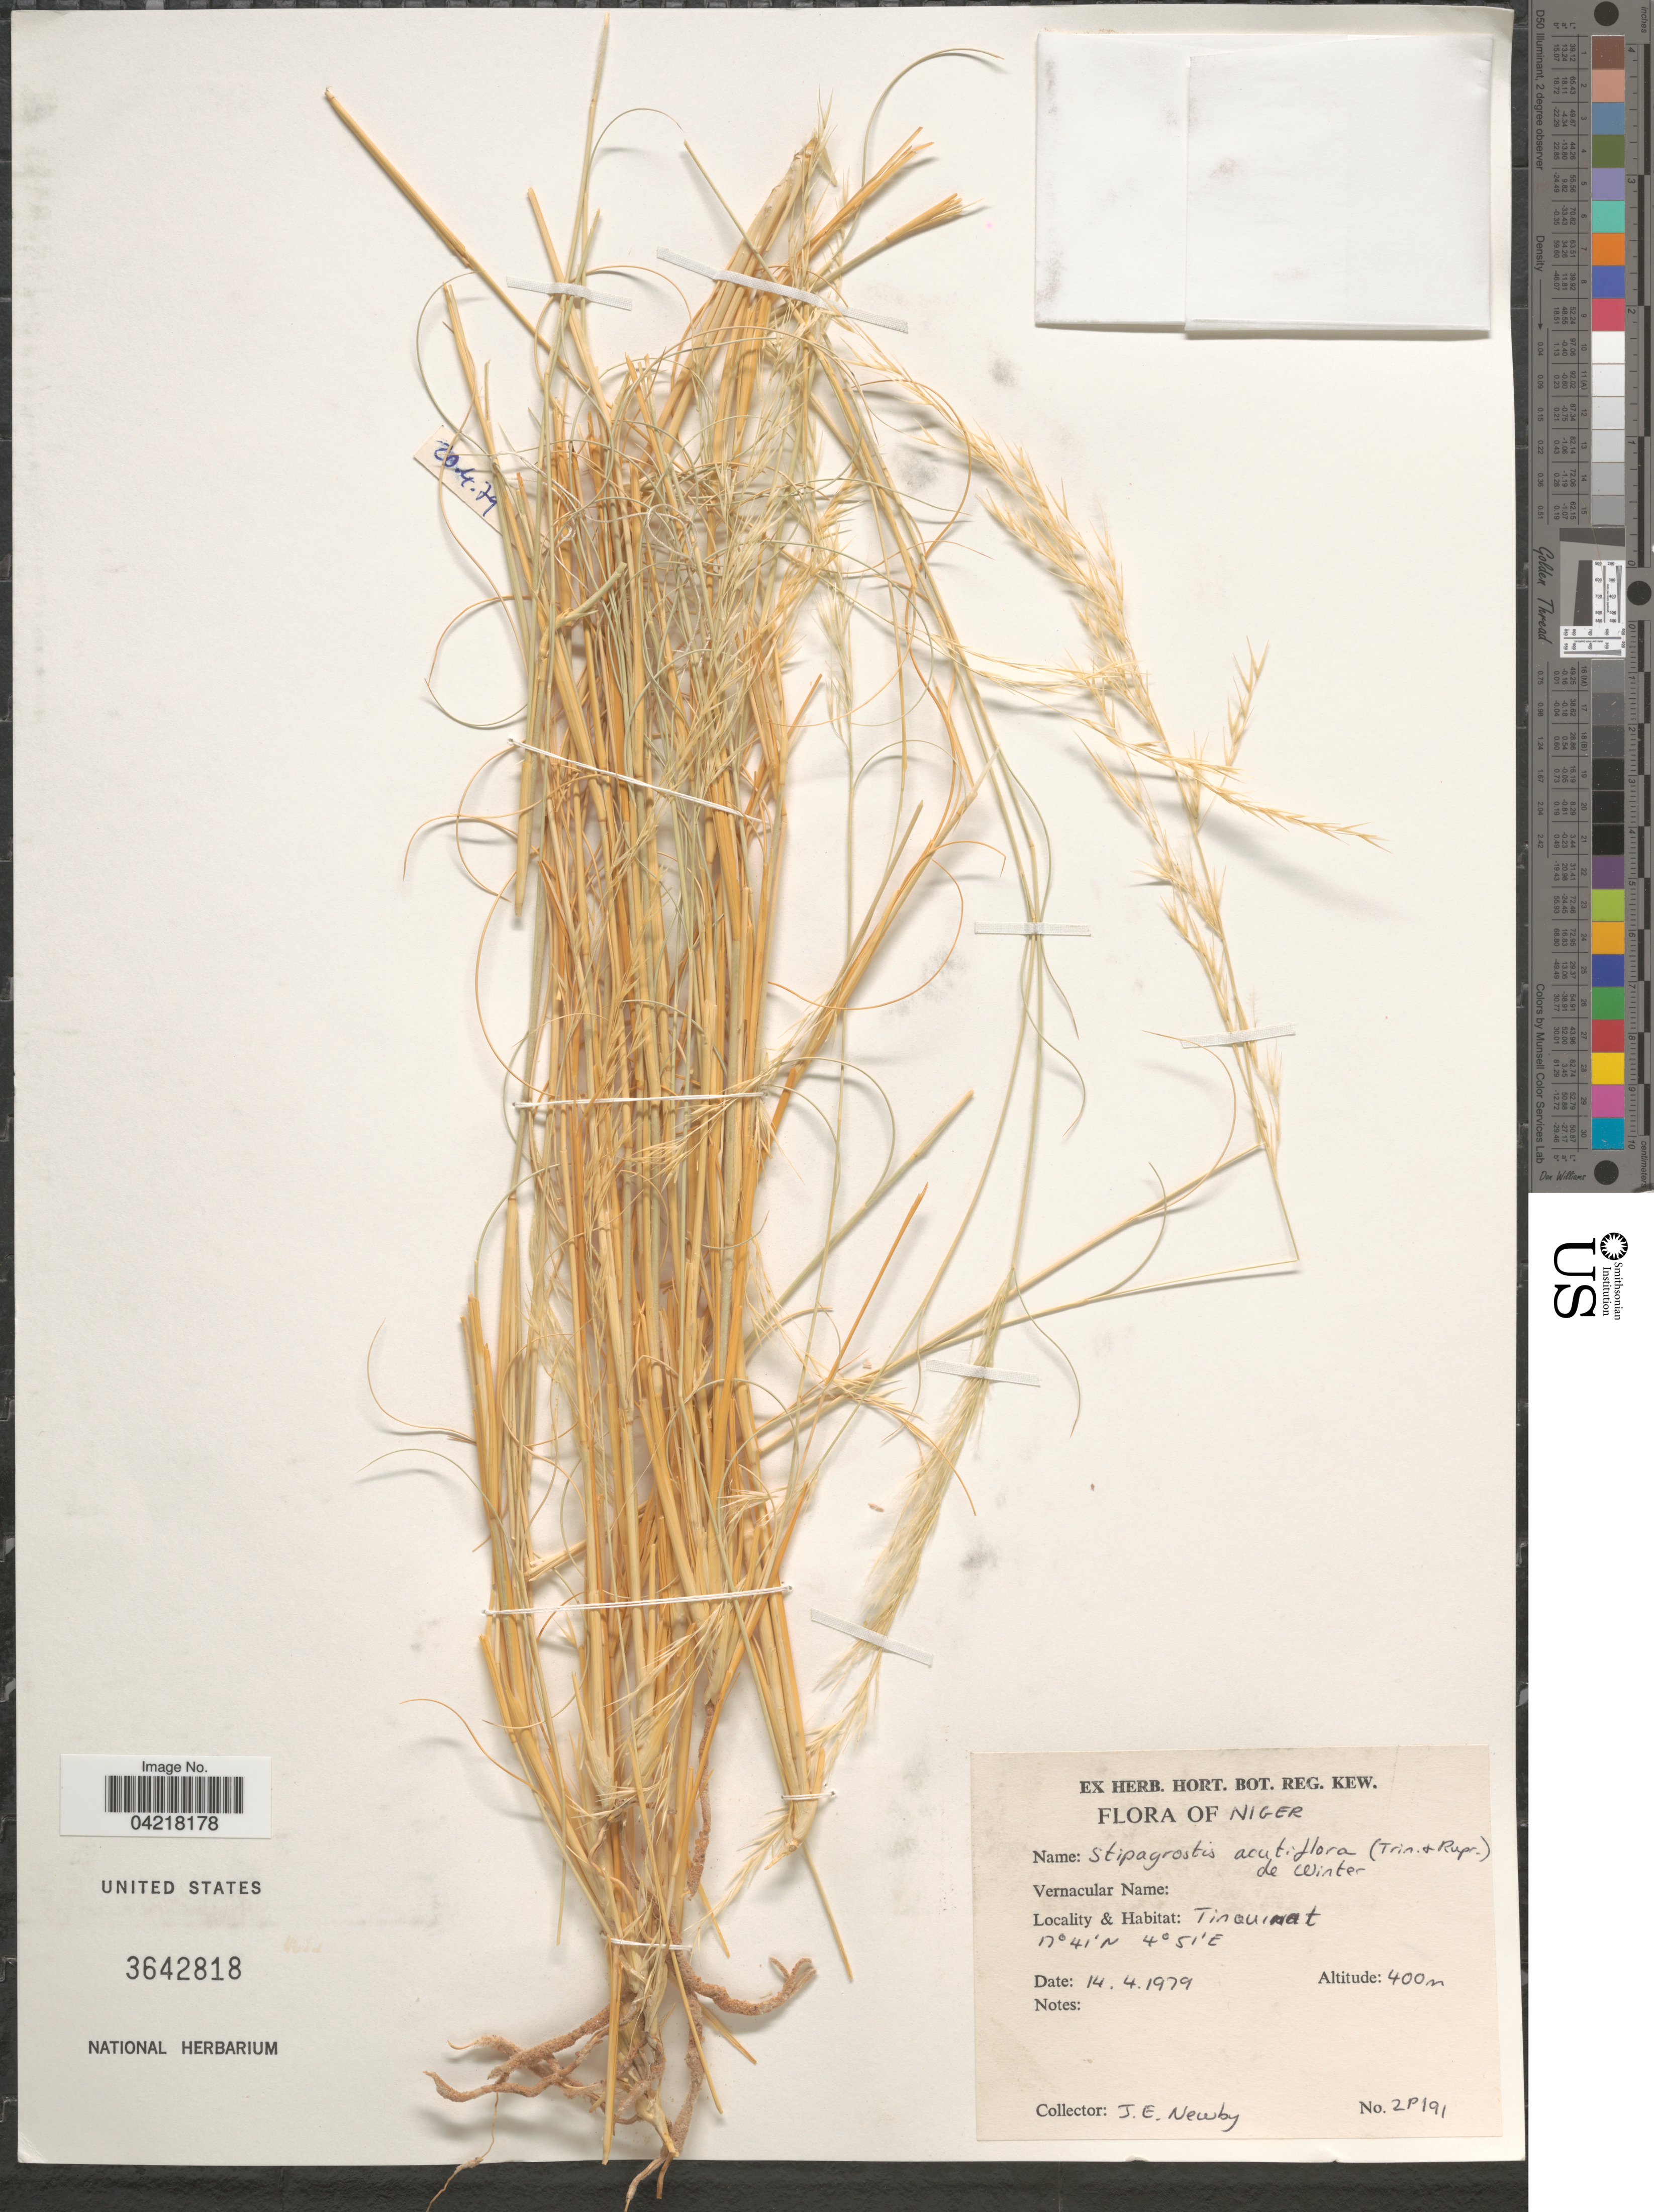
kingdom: Plantae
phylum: Tracheophyta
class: Liliopsida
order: Poales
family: Poaceae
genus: Stipagrostis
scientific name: Stipagrostis acutiflora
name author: (Trin. & Rupr.) De Winter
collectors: J. Newby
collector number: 2P191*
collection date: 1979-04-14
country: Nigeria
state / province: Niger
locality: Tinouinat.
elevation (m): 400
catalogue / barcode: US 3642818